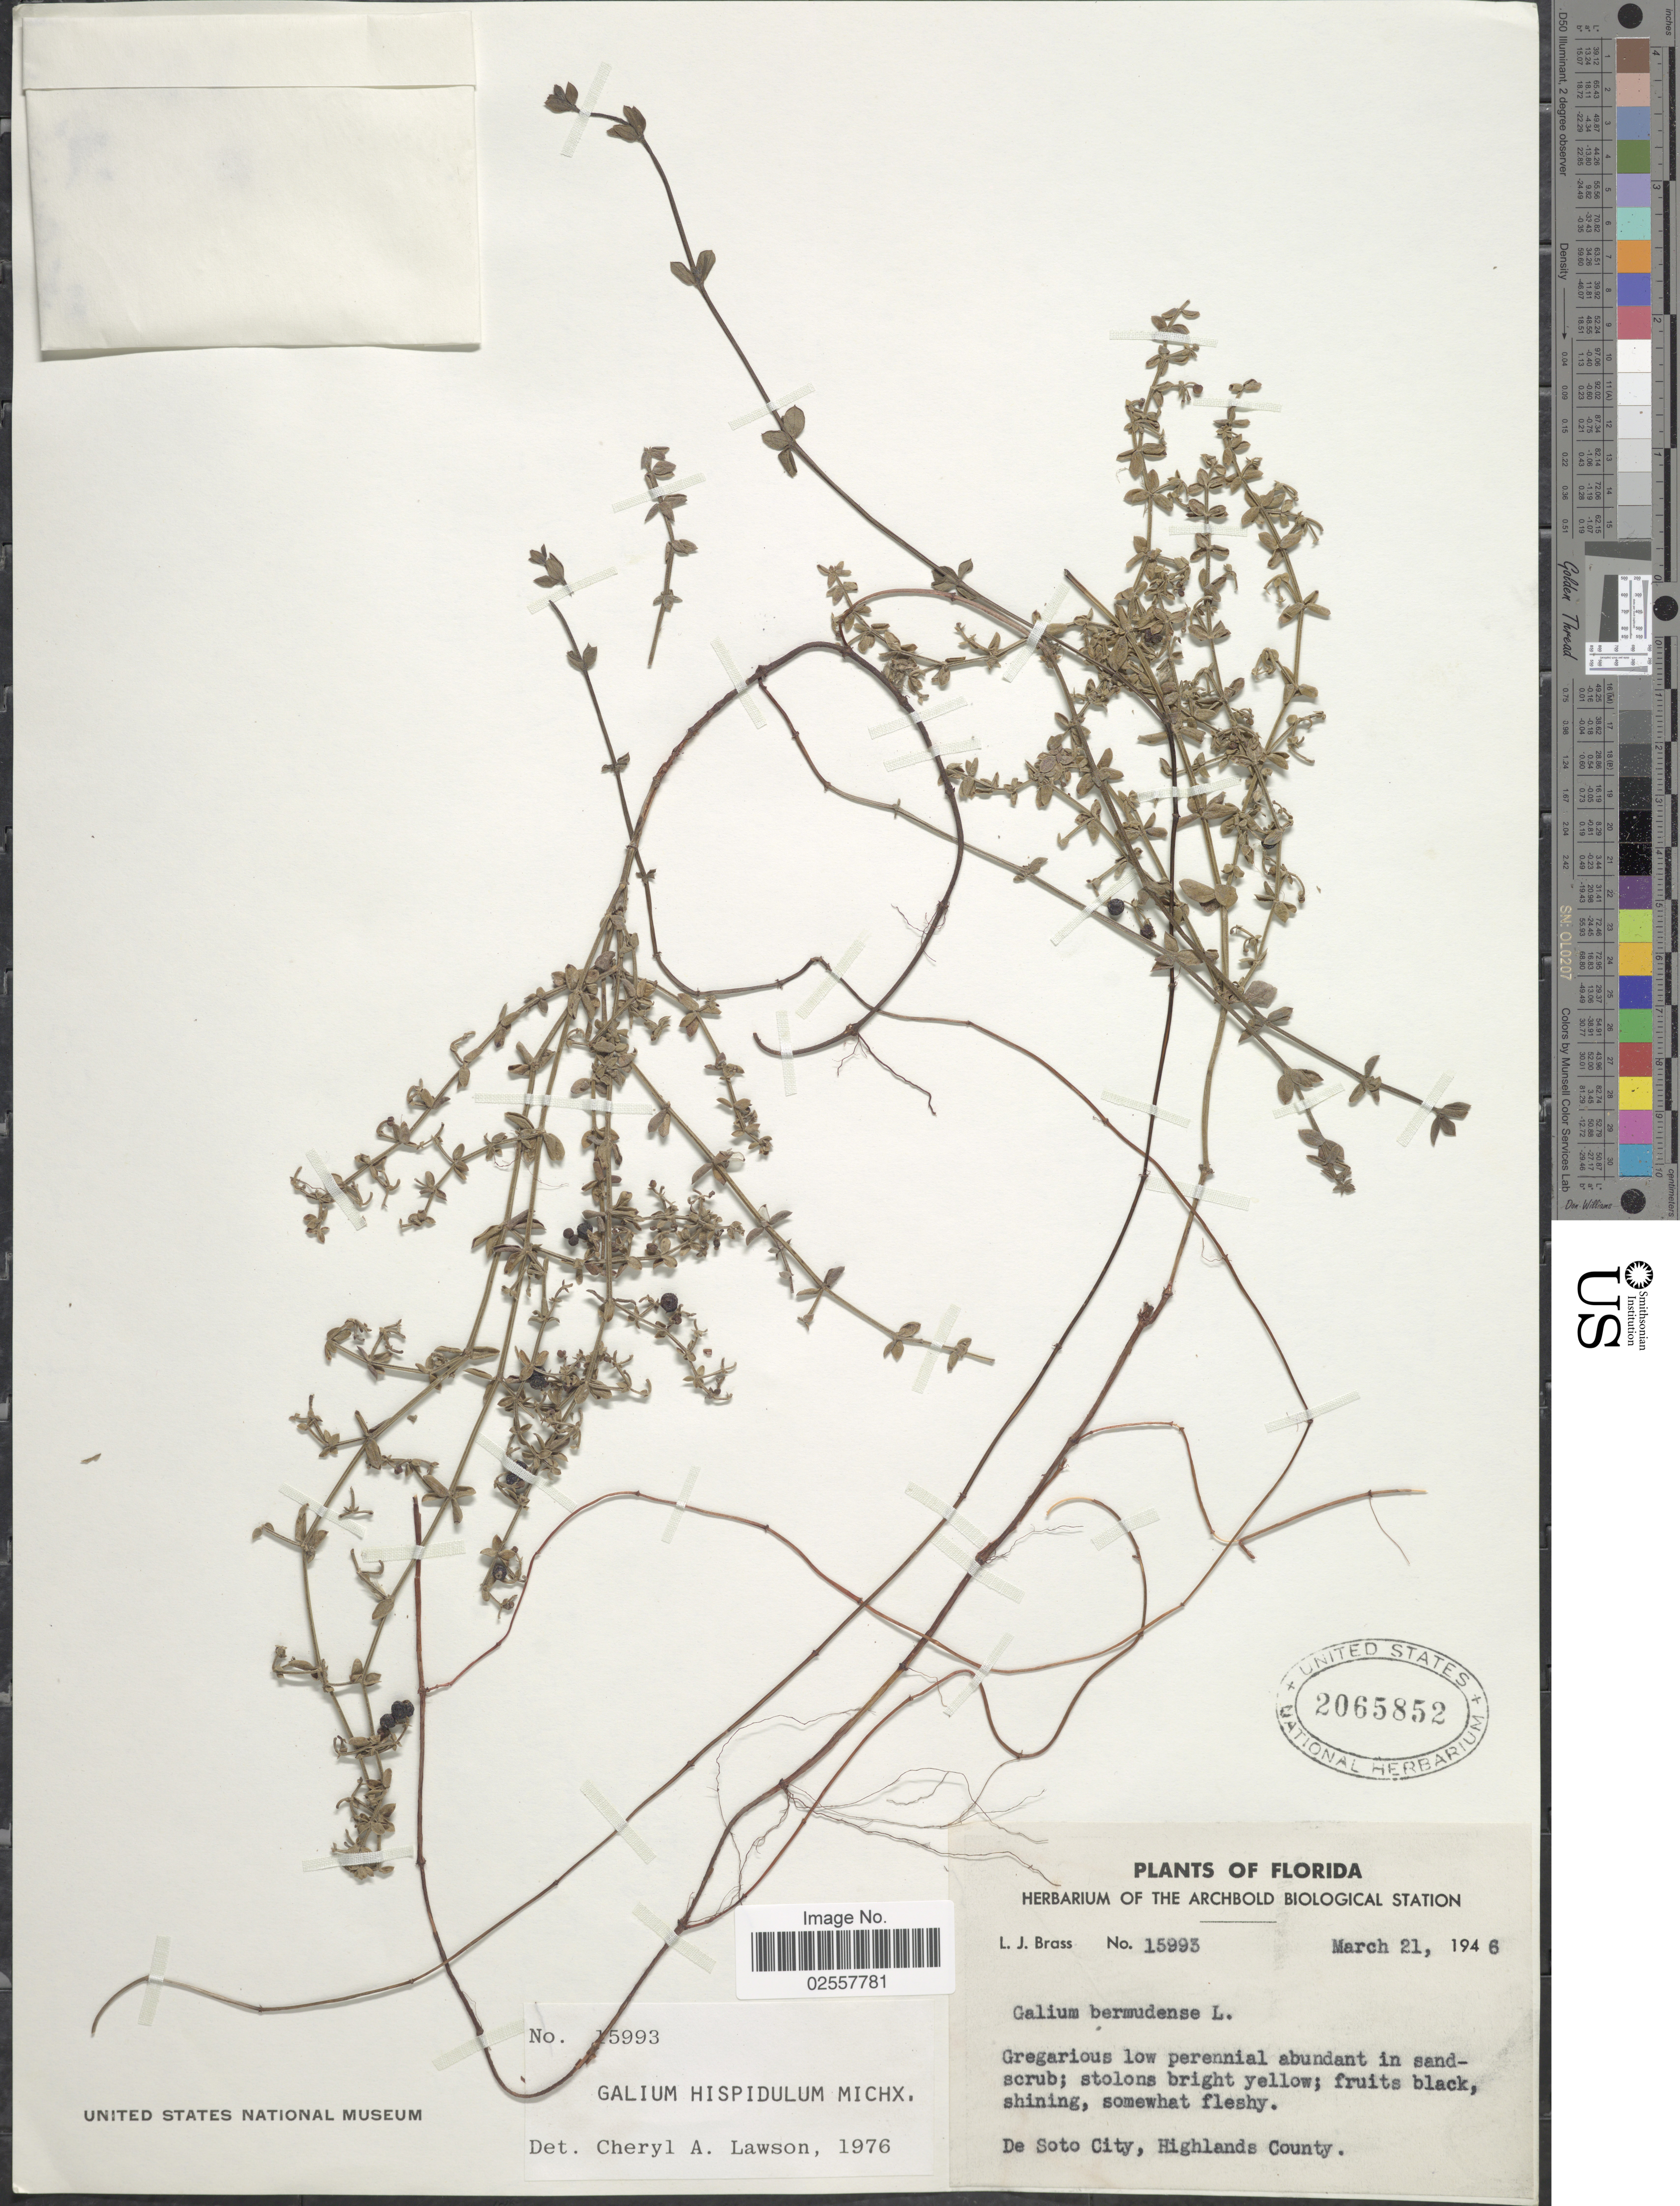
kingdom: Plantae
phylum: Tracheophyta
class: Magnoliopsida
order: Gentianales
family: Rubiaceae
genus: Galium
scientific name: Galium hispidulum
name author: Michx.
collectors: L. J. Brass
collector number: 15993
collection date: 1946-03-21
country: United States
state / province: Florida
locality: De Soto City, Highlands County.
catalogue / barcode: US 2065852